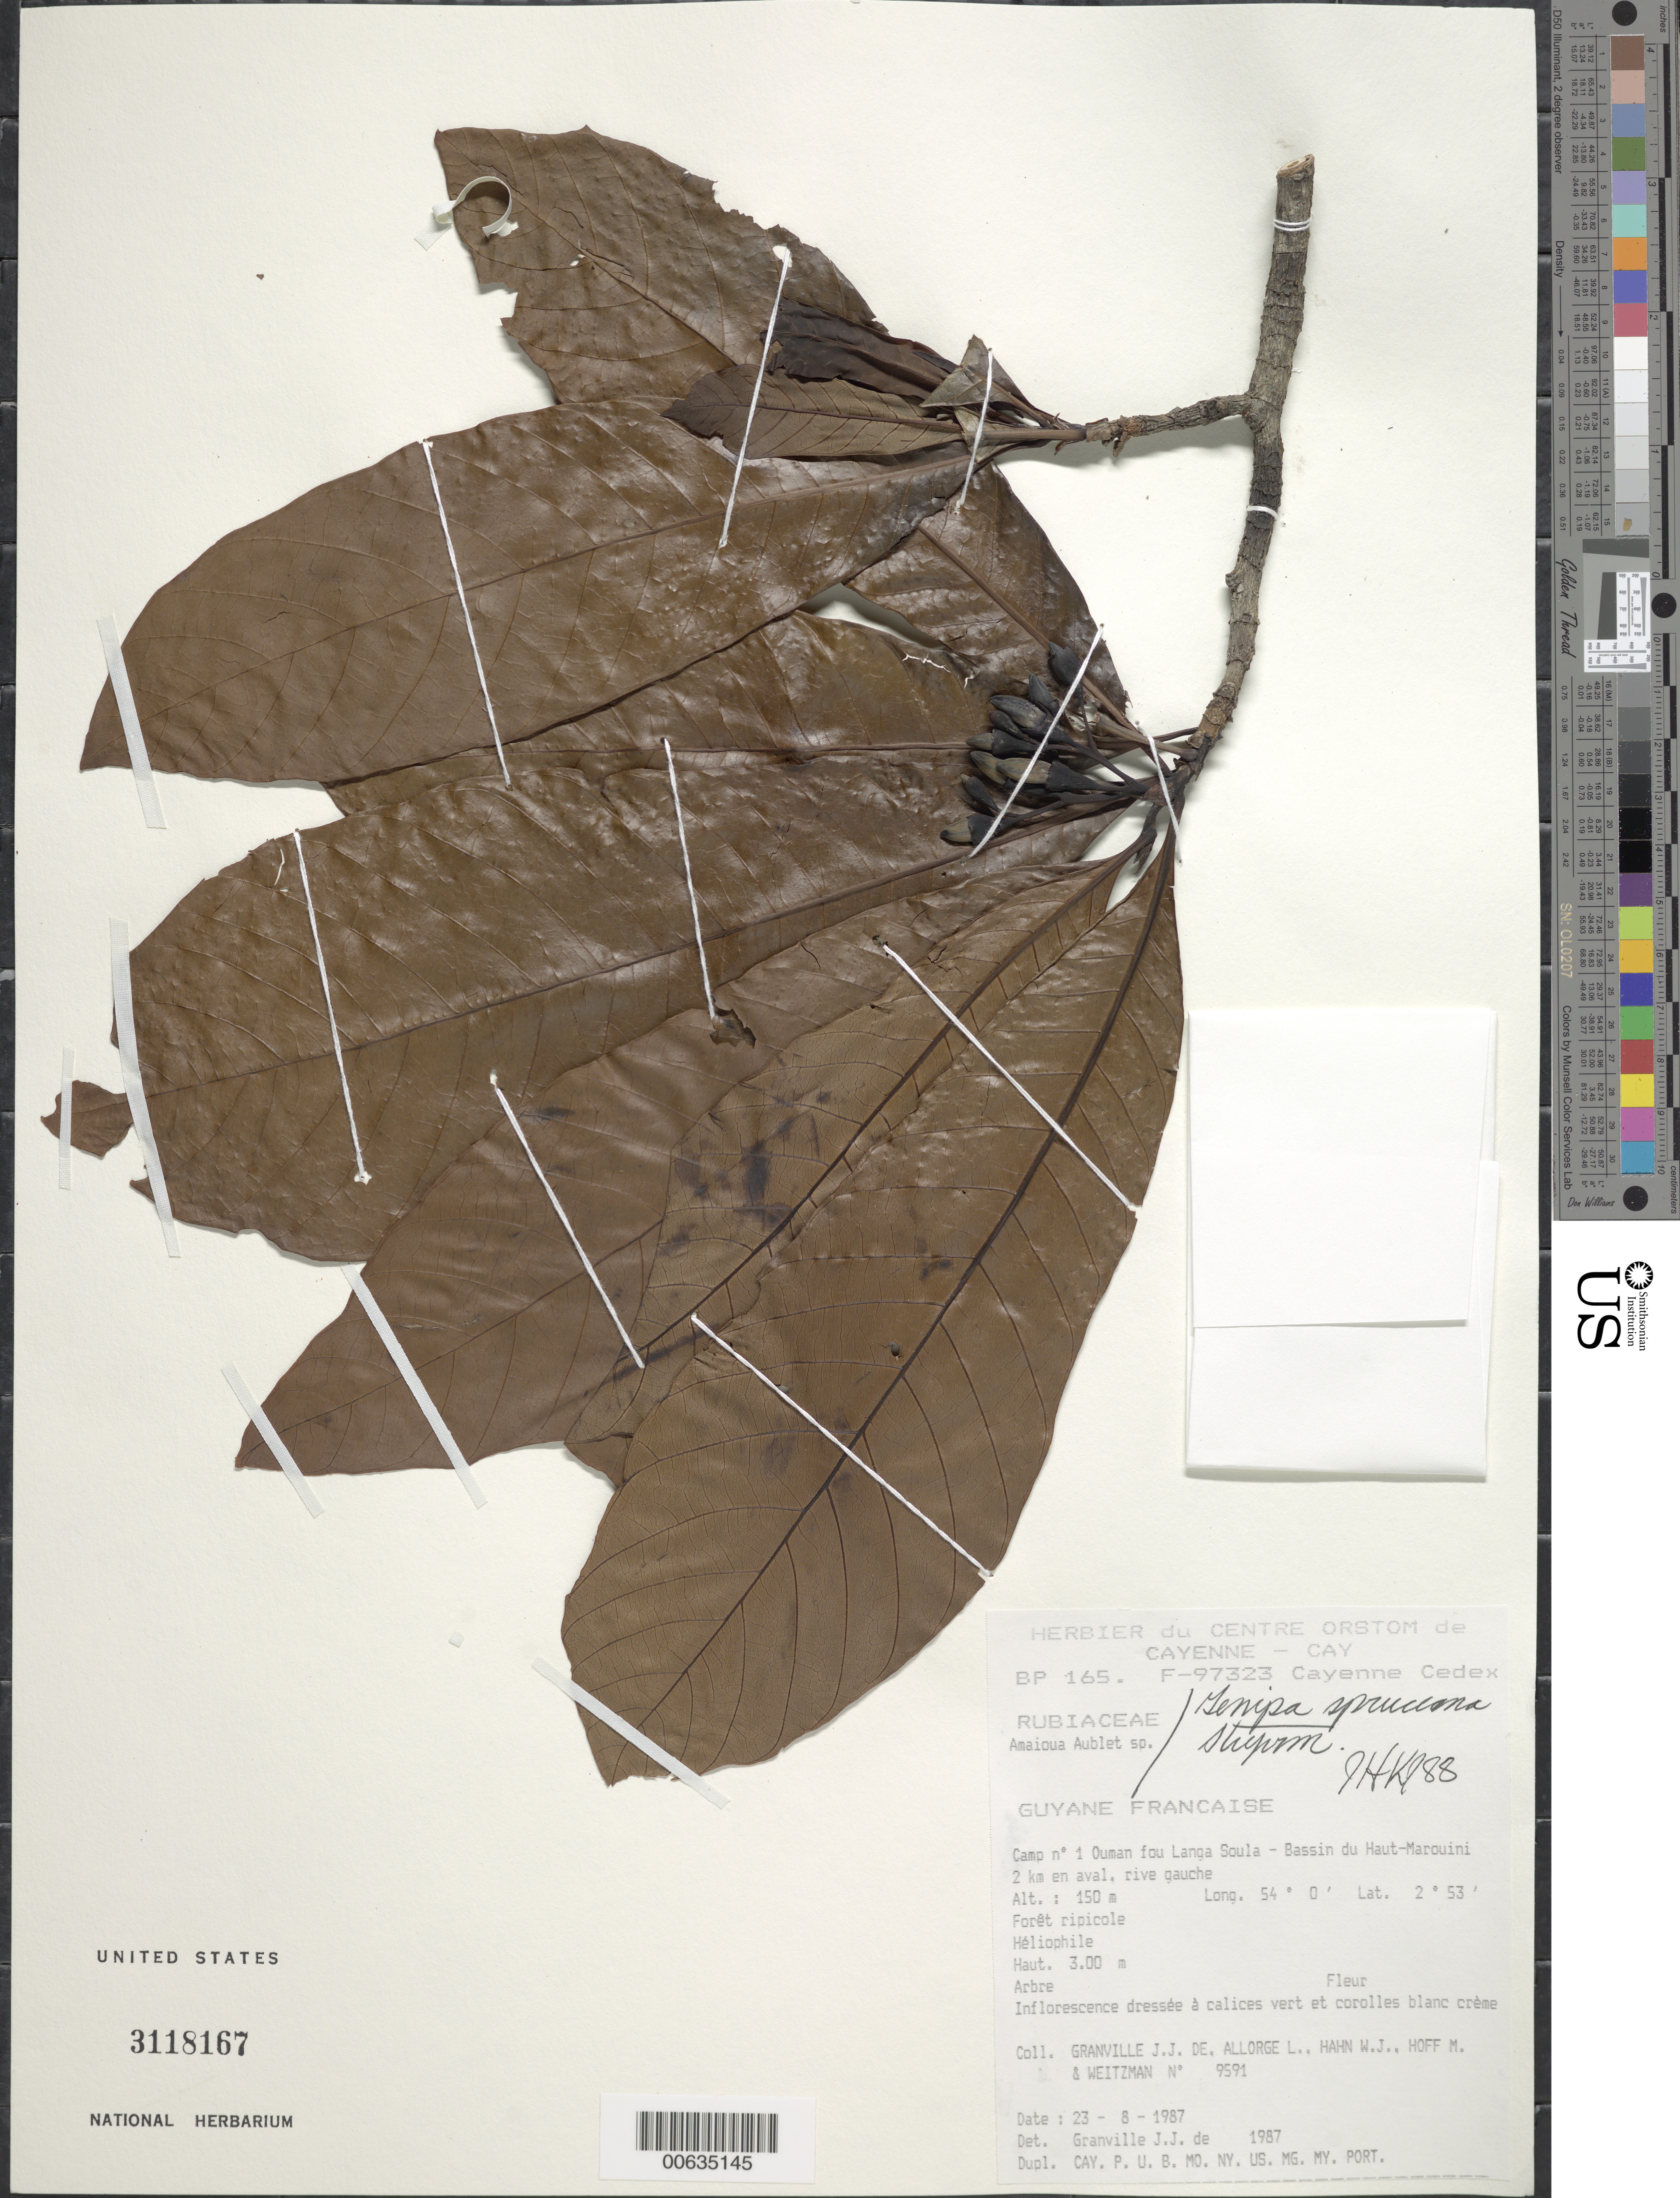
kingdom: Plantae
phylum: Tracheophyta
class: Magnoliopsida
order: Gentianales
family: Rubiaceae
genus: Genipa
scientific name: Genipa spruceana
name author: Steyerm.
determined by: Kirkbride, J. H.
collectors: J.-J. de Granville, L. Allorge, W. J. Hahn, M. Hoff & A. L. Weitzman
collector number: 9591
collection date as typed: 23-Aug-87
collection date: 1987-08-23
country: French Guiana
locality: Ouman fou Langa Soula, Camp #1, Bassin du Haut-Marouini, 2 km en aval, rive gauche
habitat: Forêt ripicole, héliophile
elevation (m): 150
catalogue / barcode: US 3118167